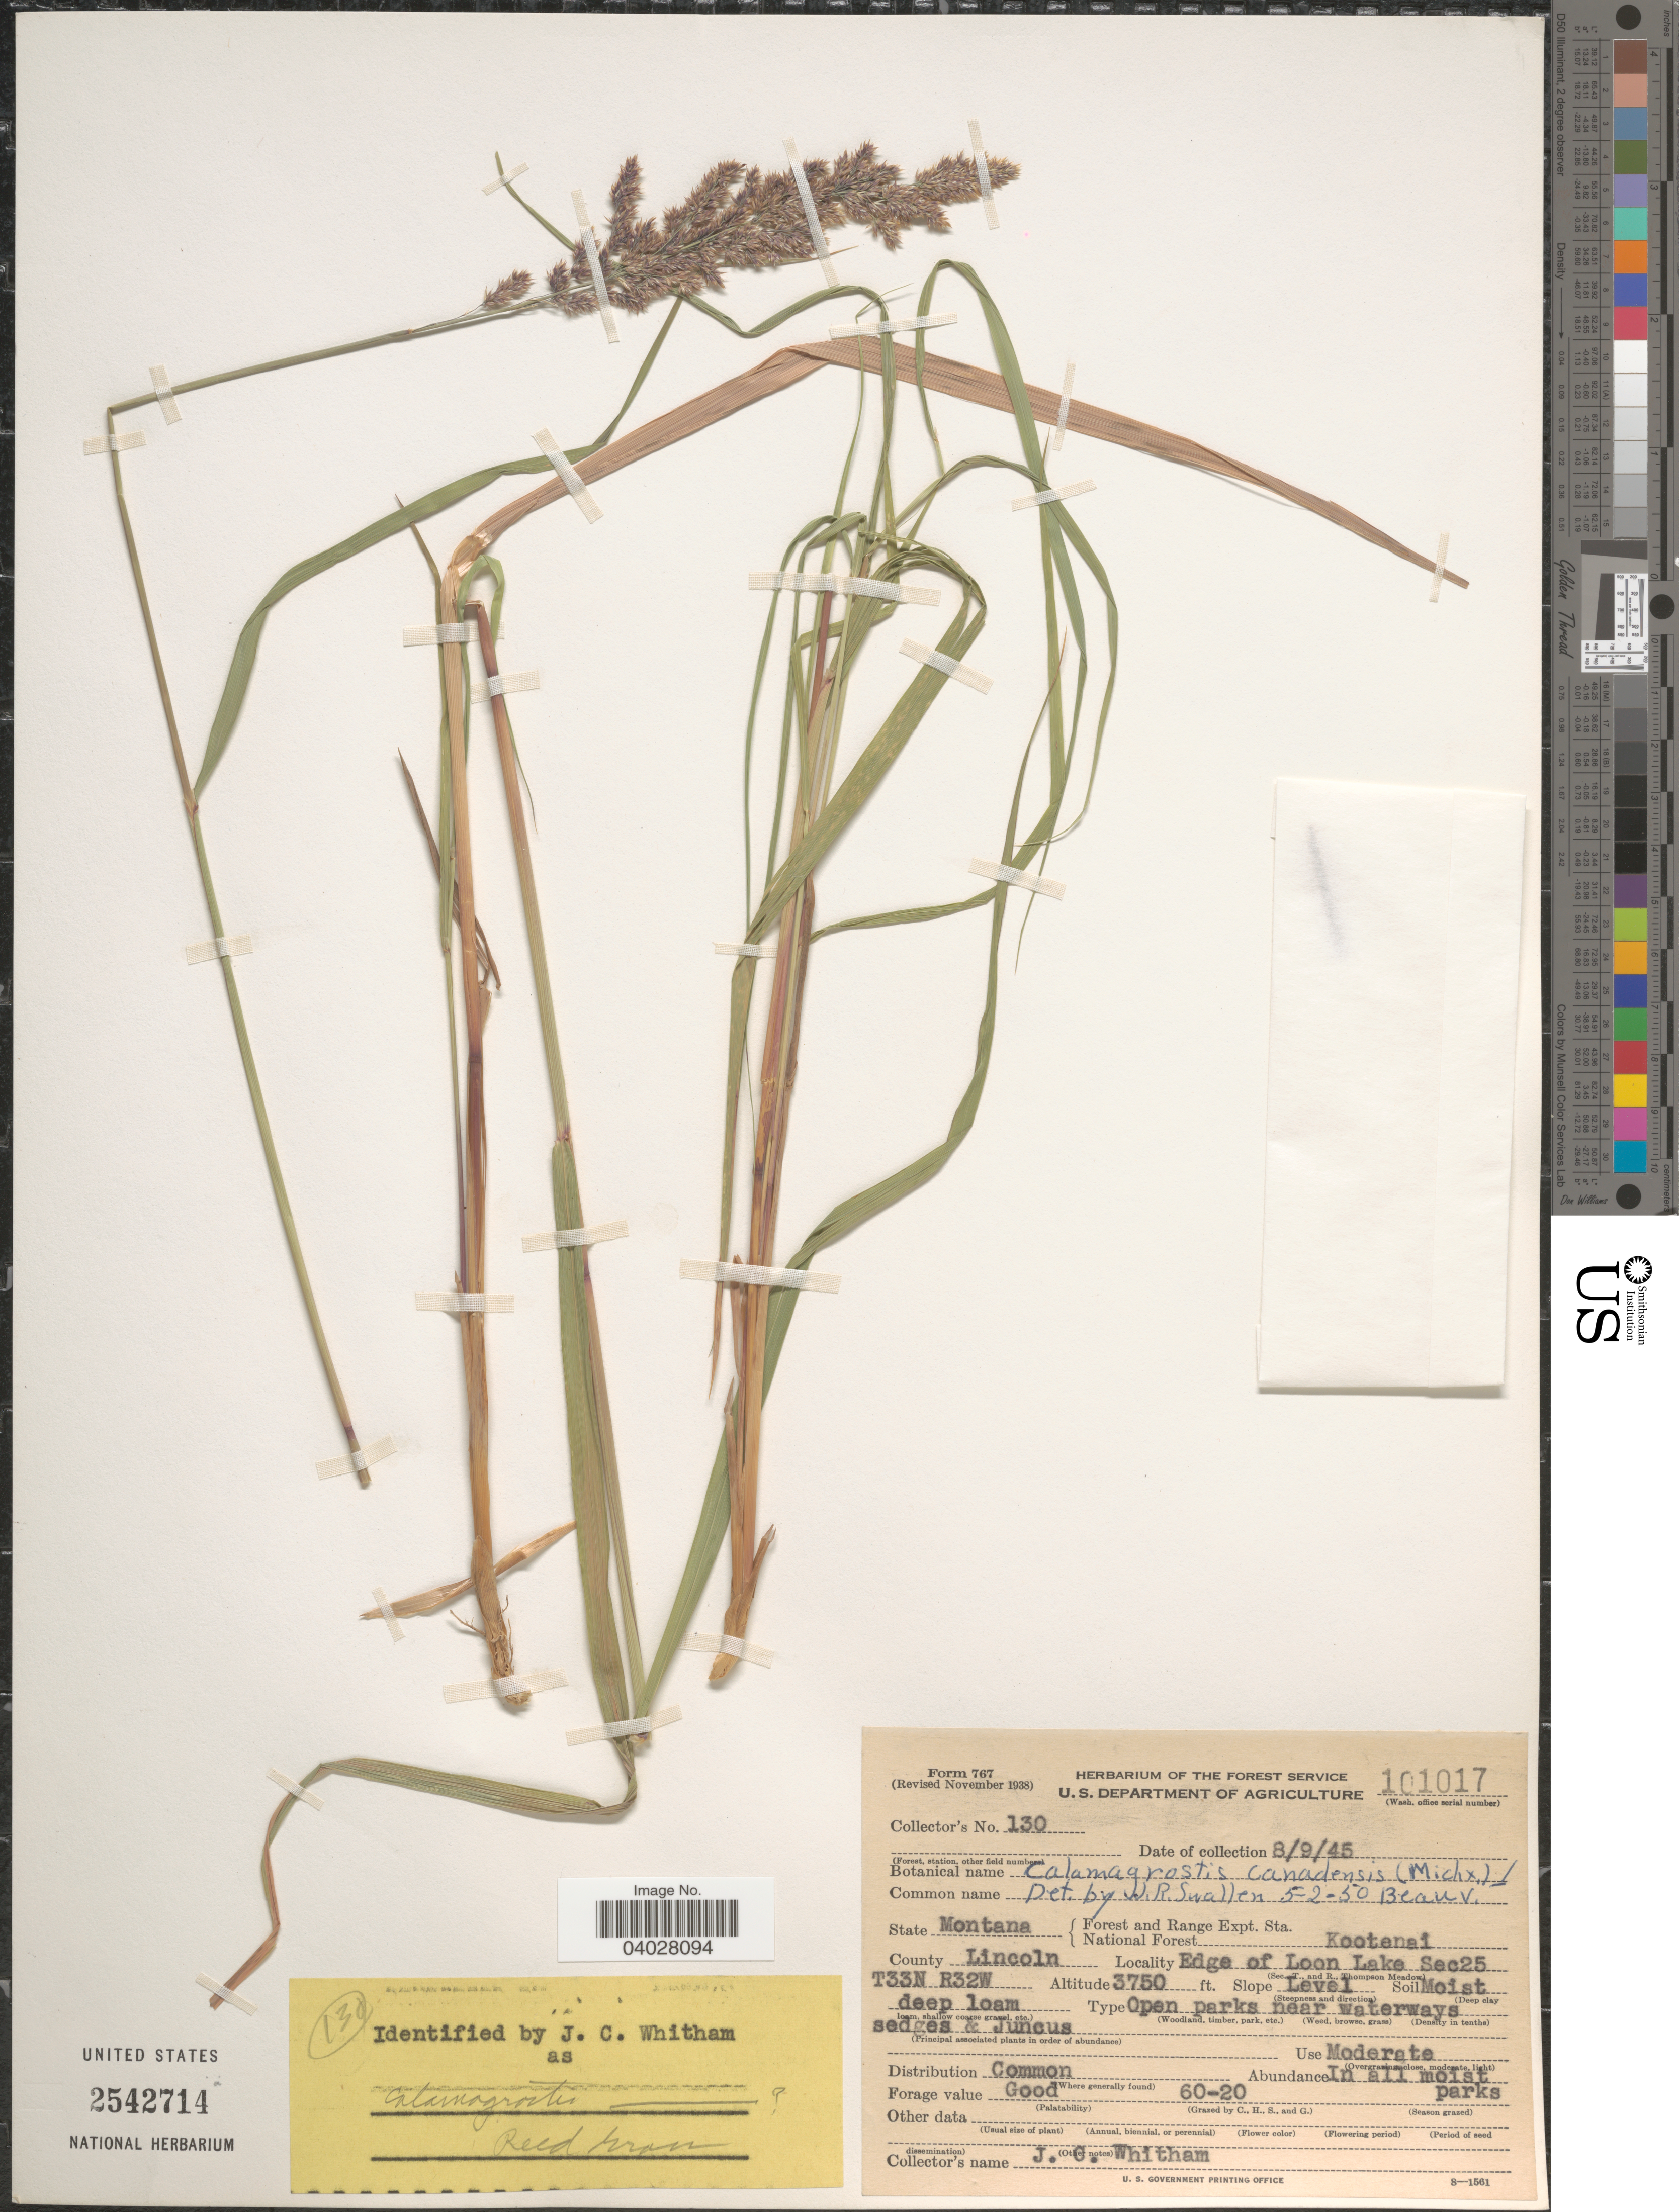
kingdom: Plantae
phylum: Tracheophyta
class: Liliopsida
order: Poales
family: Poaceae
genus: Calamagrostis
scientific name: Calamagrostis canadensis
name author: (Michx.) P. Beauv.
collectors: J. Whitham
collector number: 130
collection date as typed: Transcribed d/m/y: 9/8/45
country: United States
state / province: Montana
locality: Forest and Range Expt. Sta. National Forest Kootenai. County Lincoln. Edge of Loon Lake Sec25 T33N R32W.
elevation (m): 1143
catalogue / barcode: US 2542714